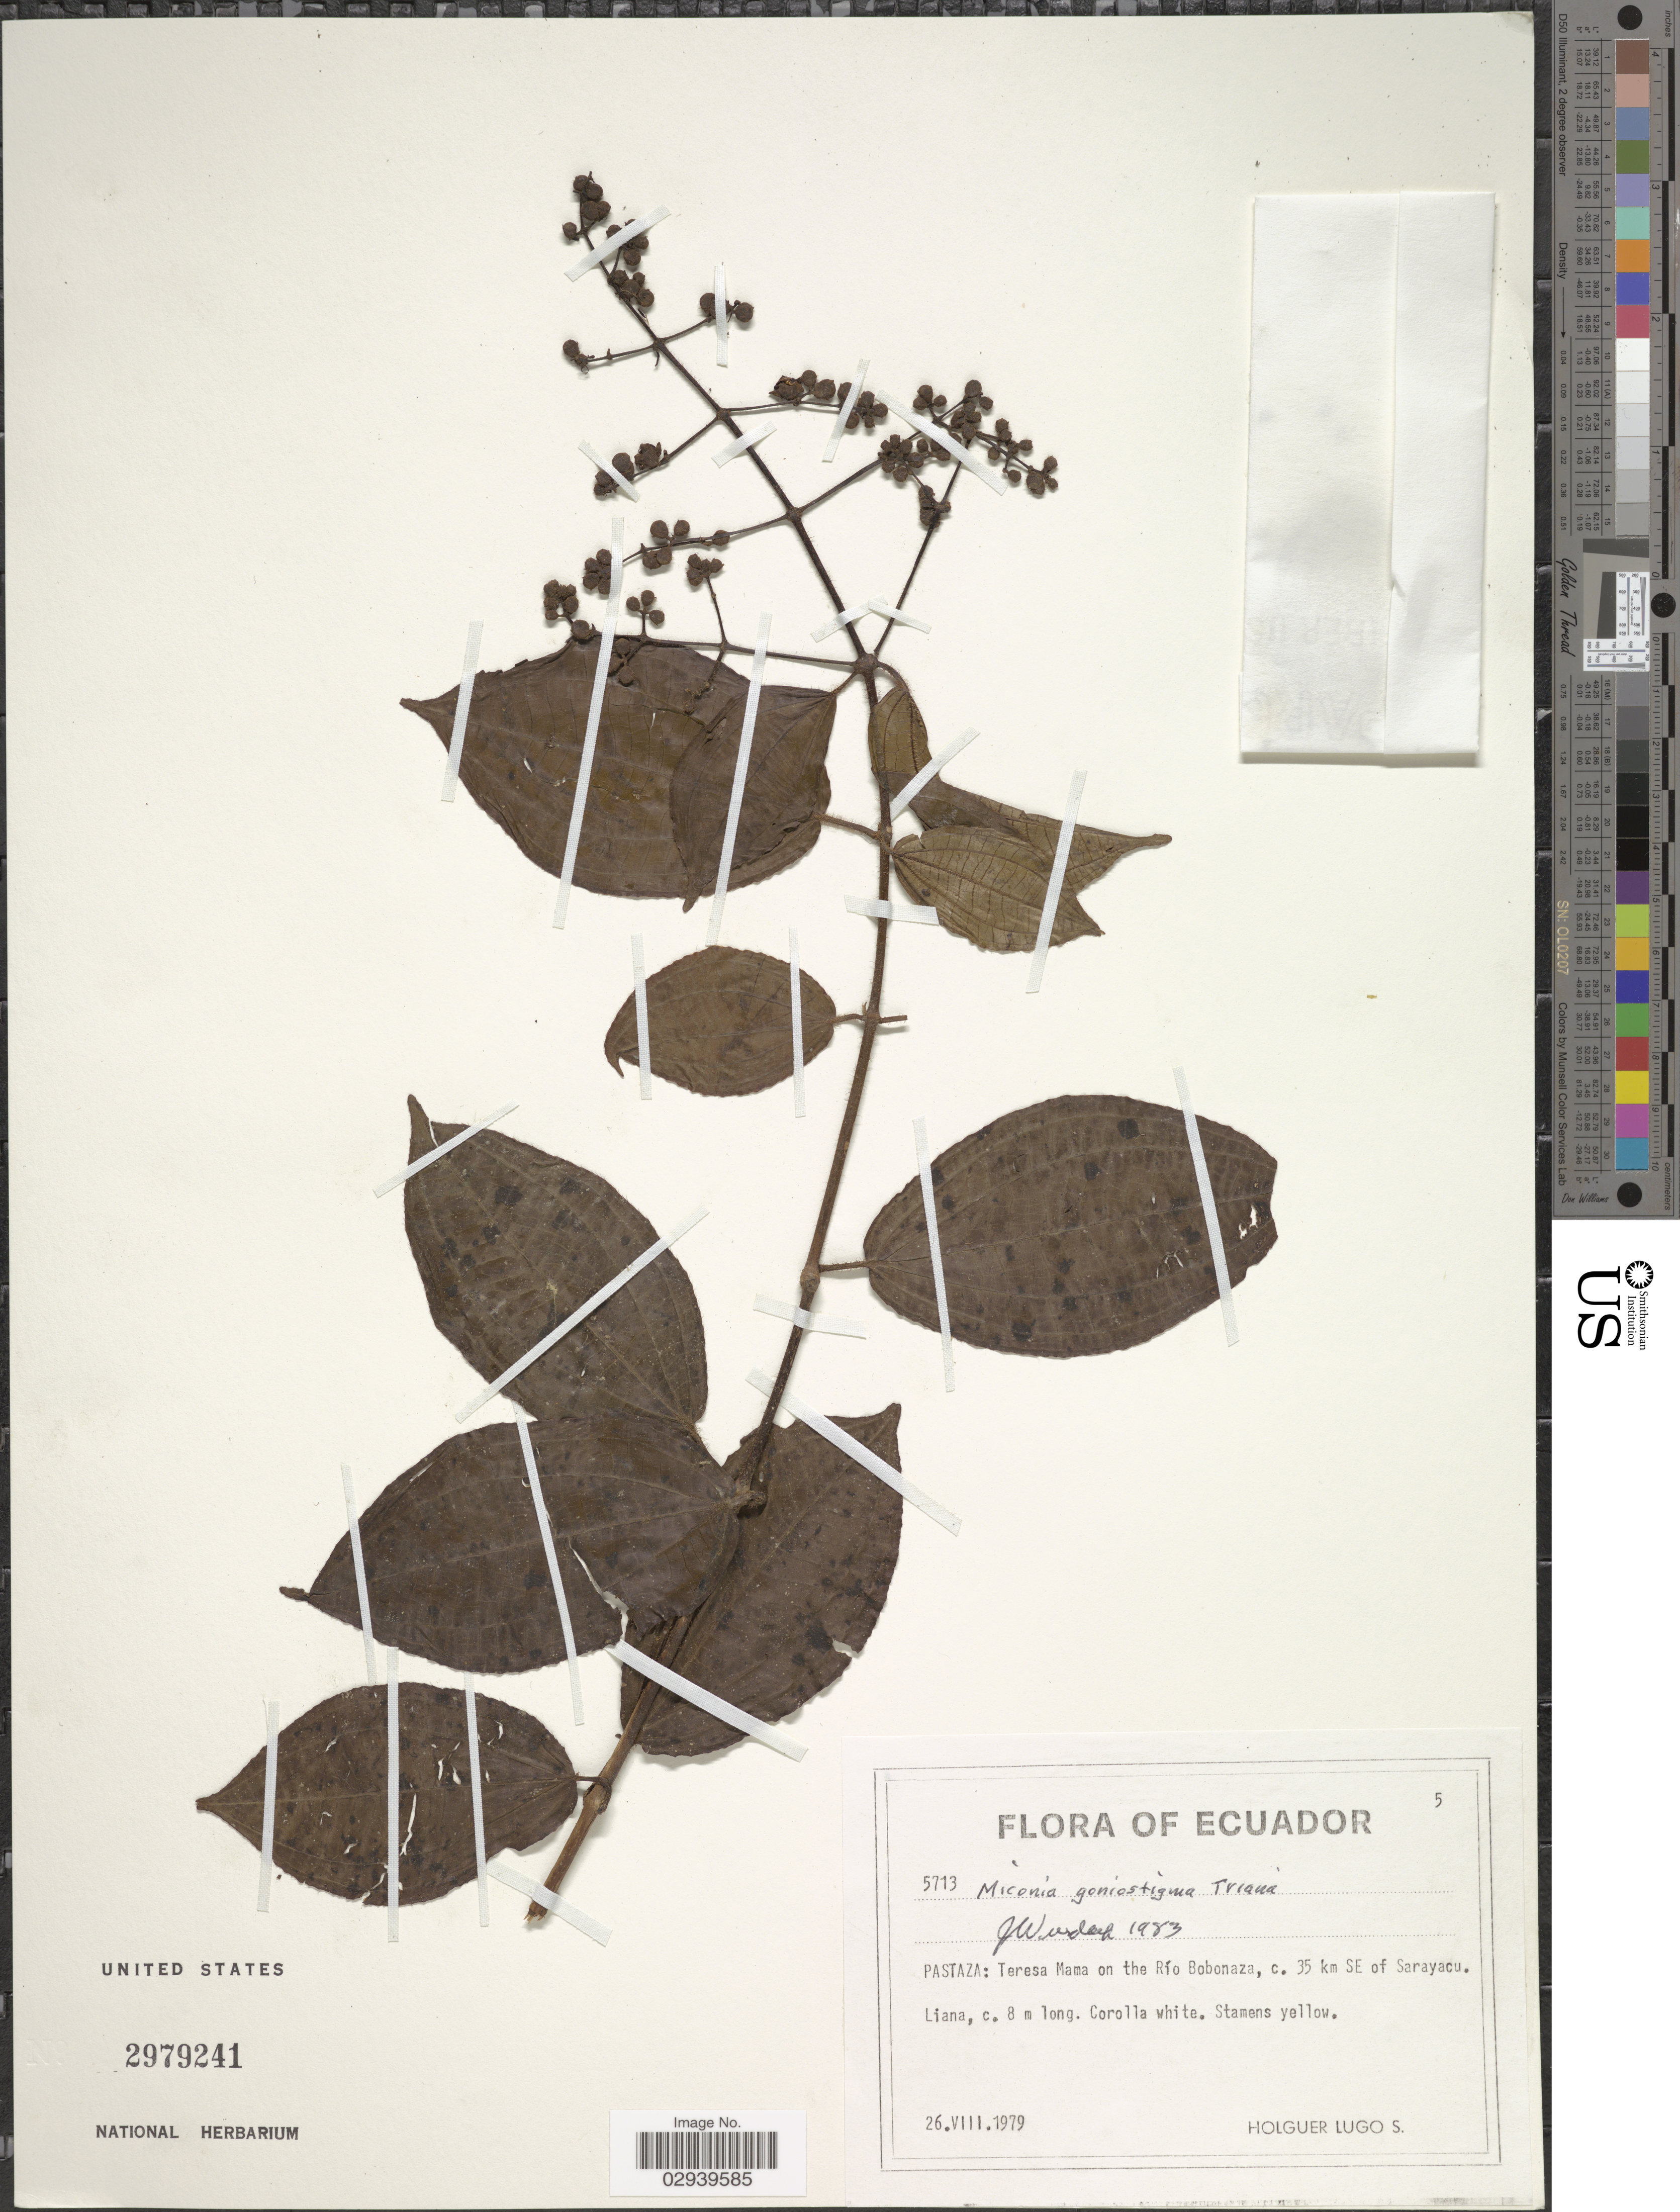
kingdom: Plantae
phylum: Tracheophyta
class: Magnoliopsida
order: Myrtales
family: Melastomataceae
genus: Miconia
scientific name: Miconia goniostigma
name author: Triana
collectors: H. Lugo S.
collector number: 5713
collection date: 1979-08-26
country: Ecuador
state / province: Pastaza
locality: Teresa Mama on the Río Bobonaza, c. 35 km SE of Sarayacu.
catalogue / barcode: US 2979241